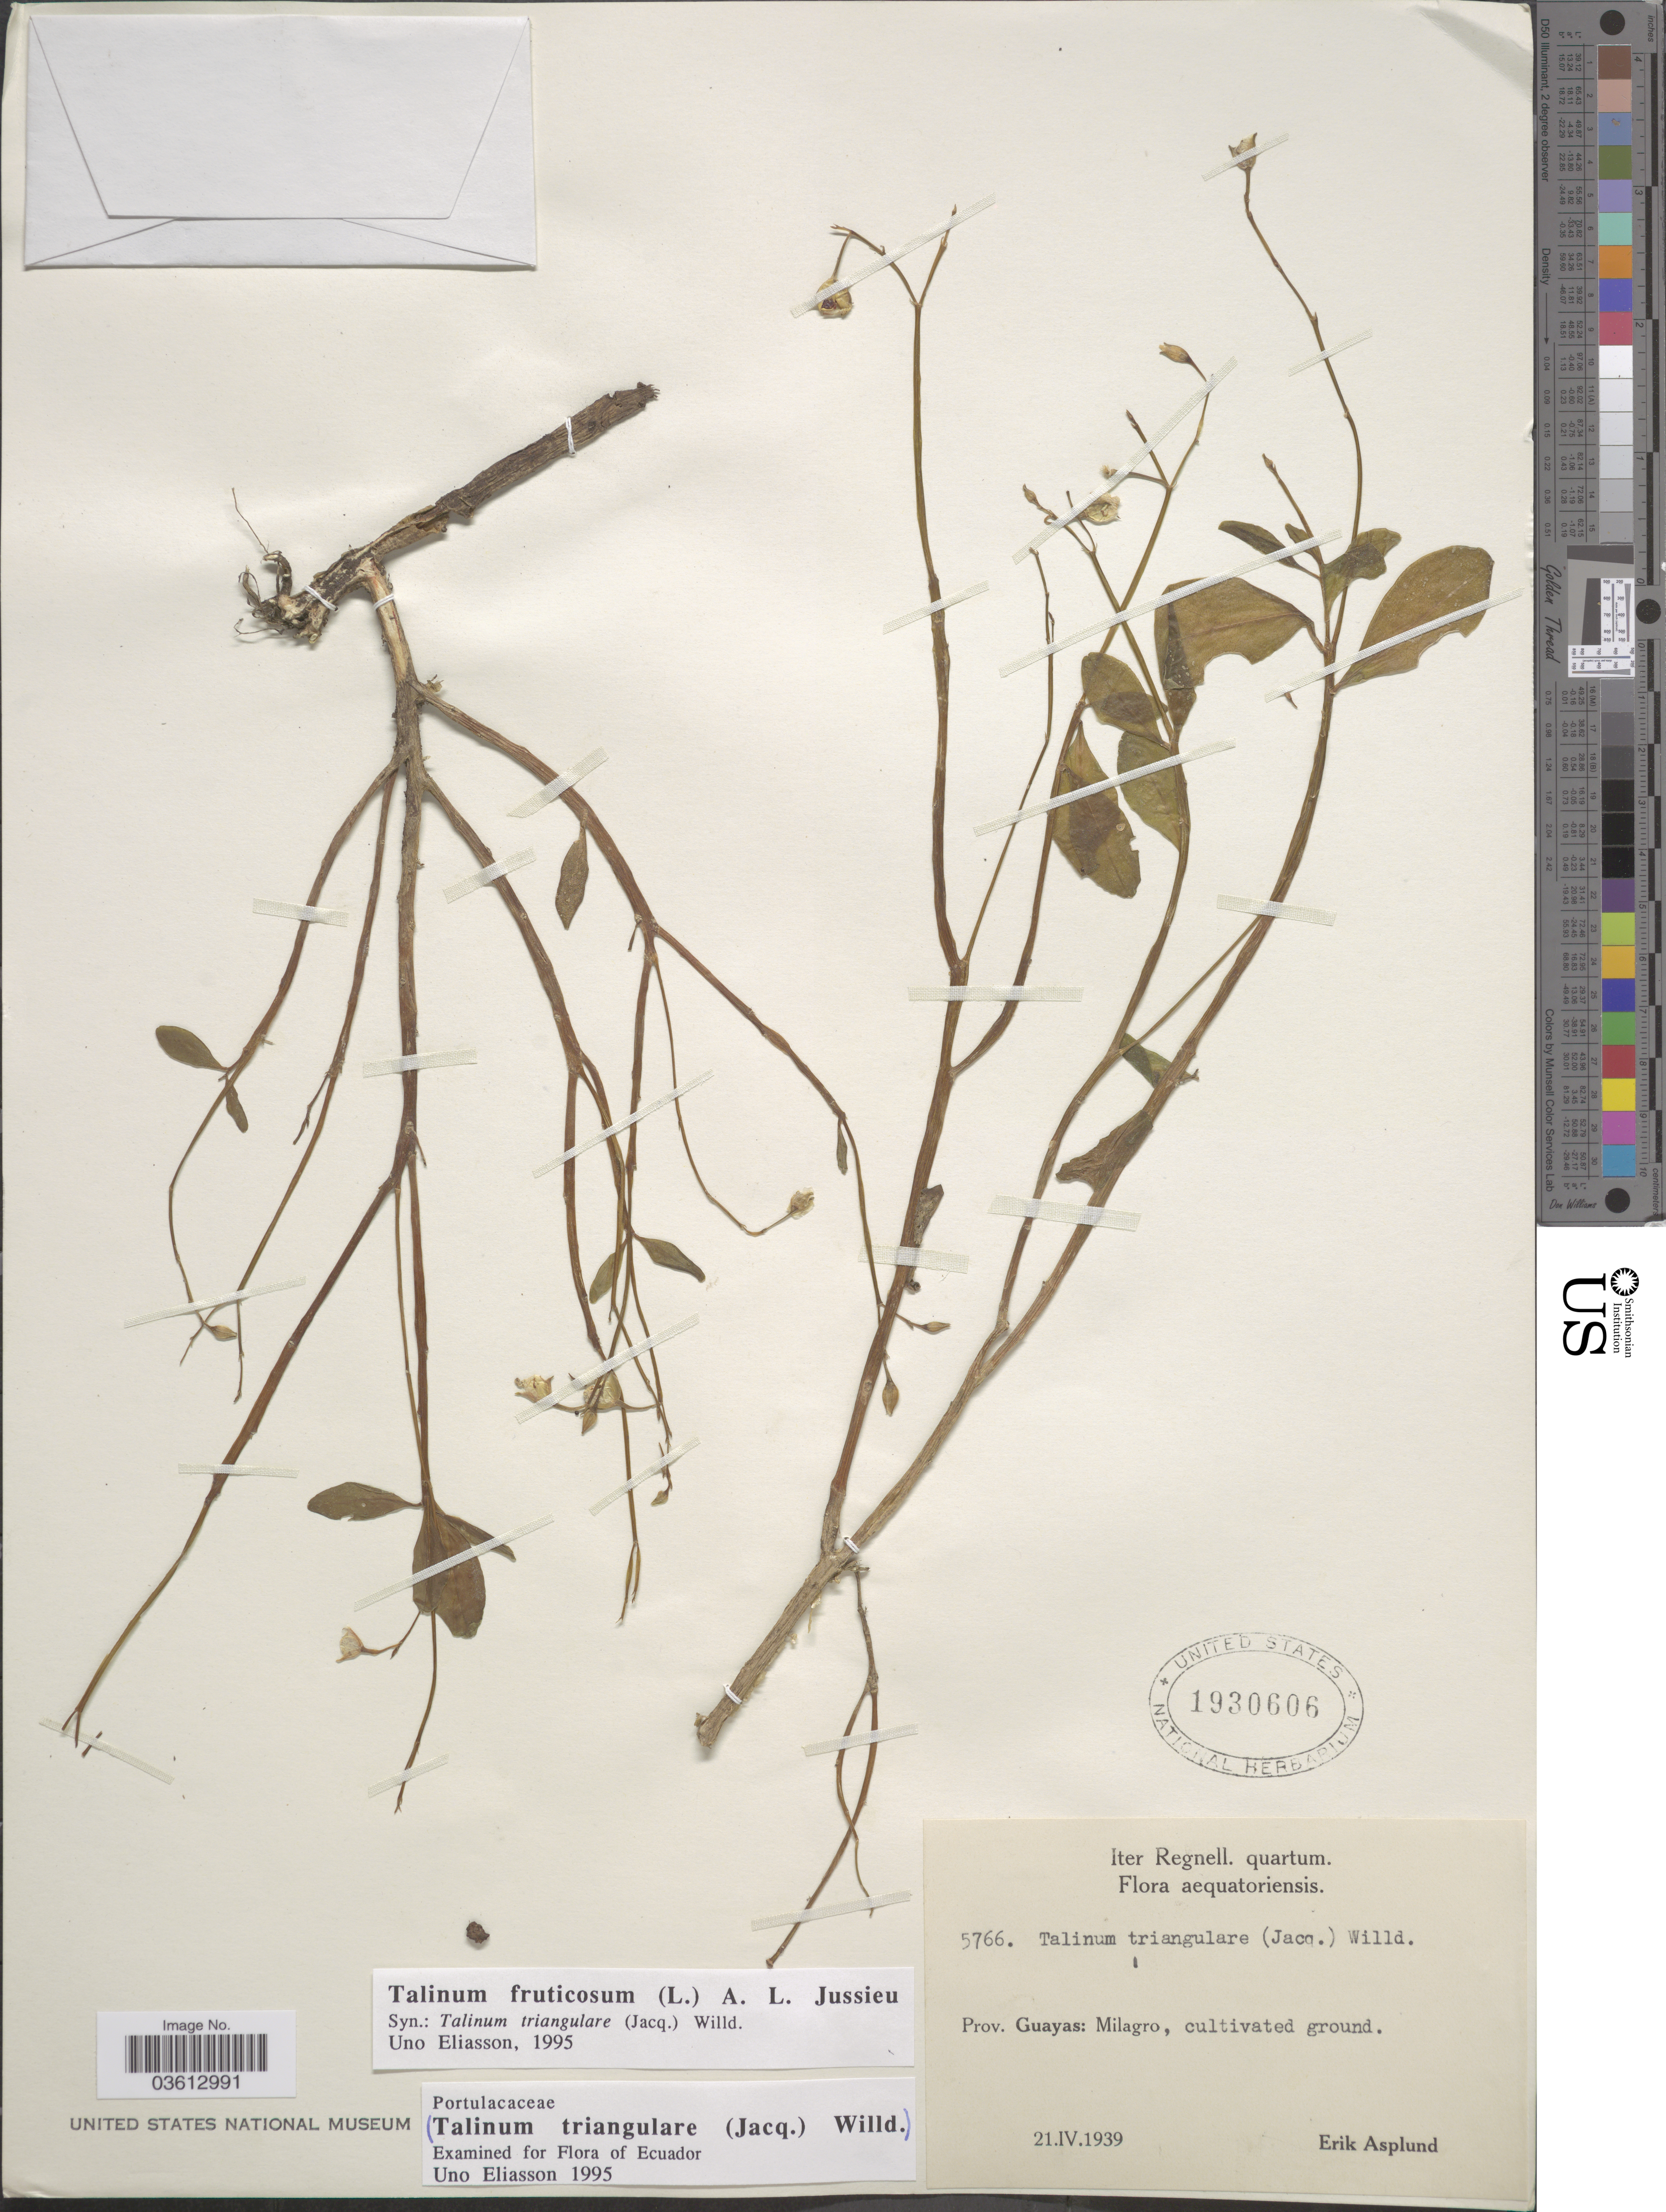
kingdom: Plantae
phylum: Tracheophyta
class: Magnoliopsida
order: Caryophyllales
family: Talinaceae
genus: Talinum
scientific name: Talinum fruticosum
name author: (L.) Juss.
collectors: E. Asplund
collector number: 5766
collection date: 1939-04-21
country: Ecuador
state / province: Guayas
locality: Milagro.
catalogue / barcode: US 1930606